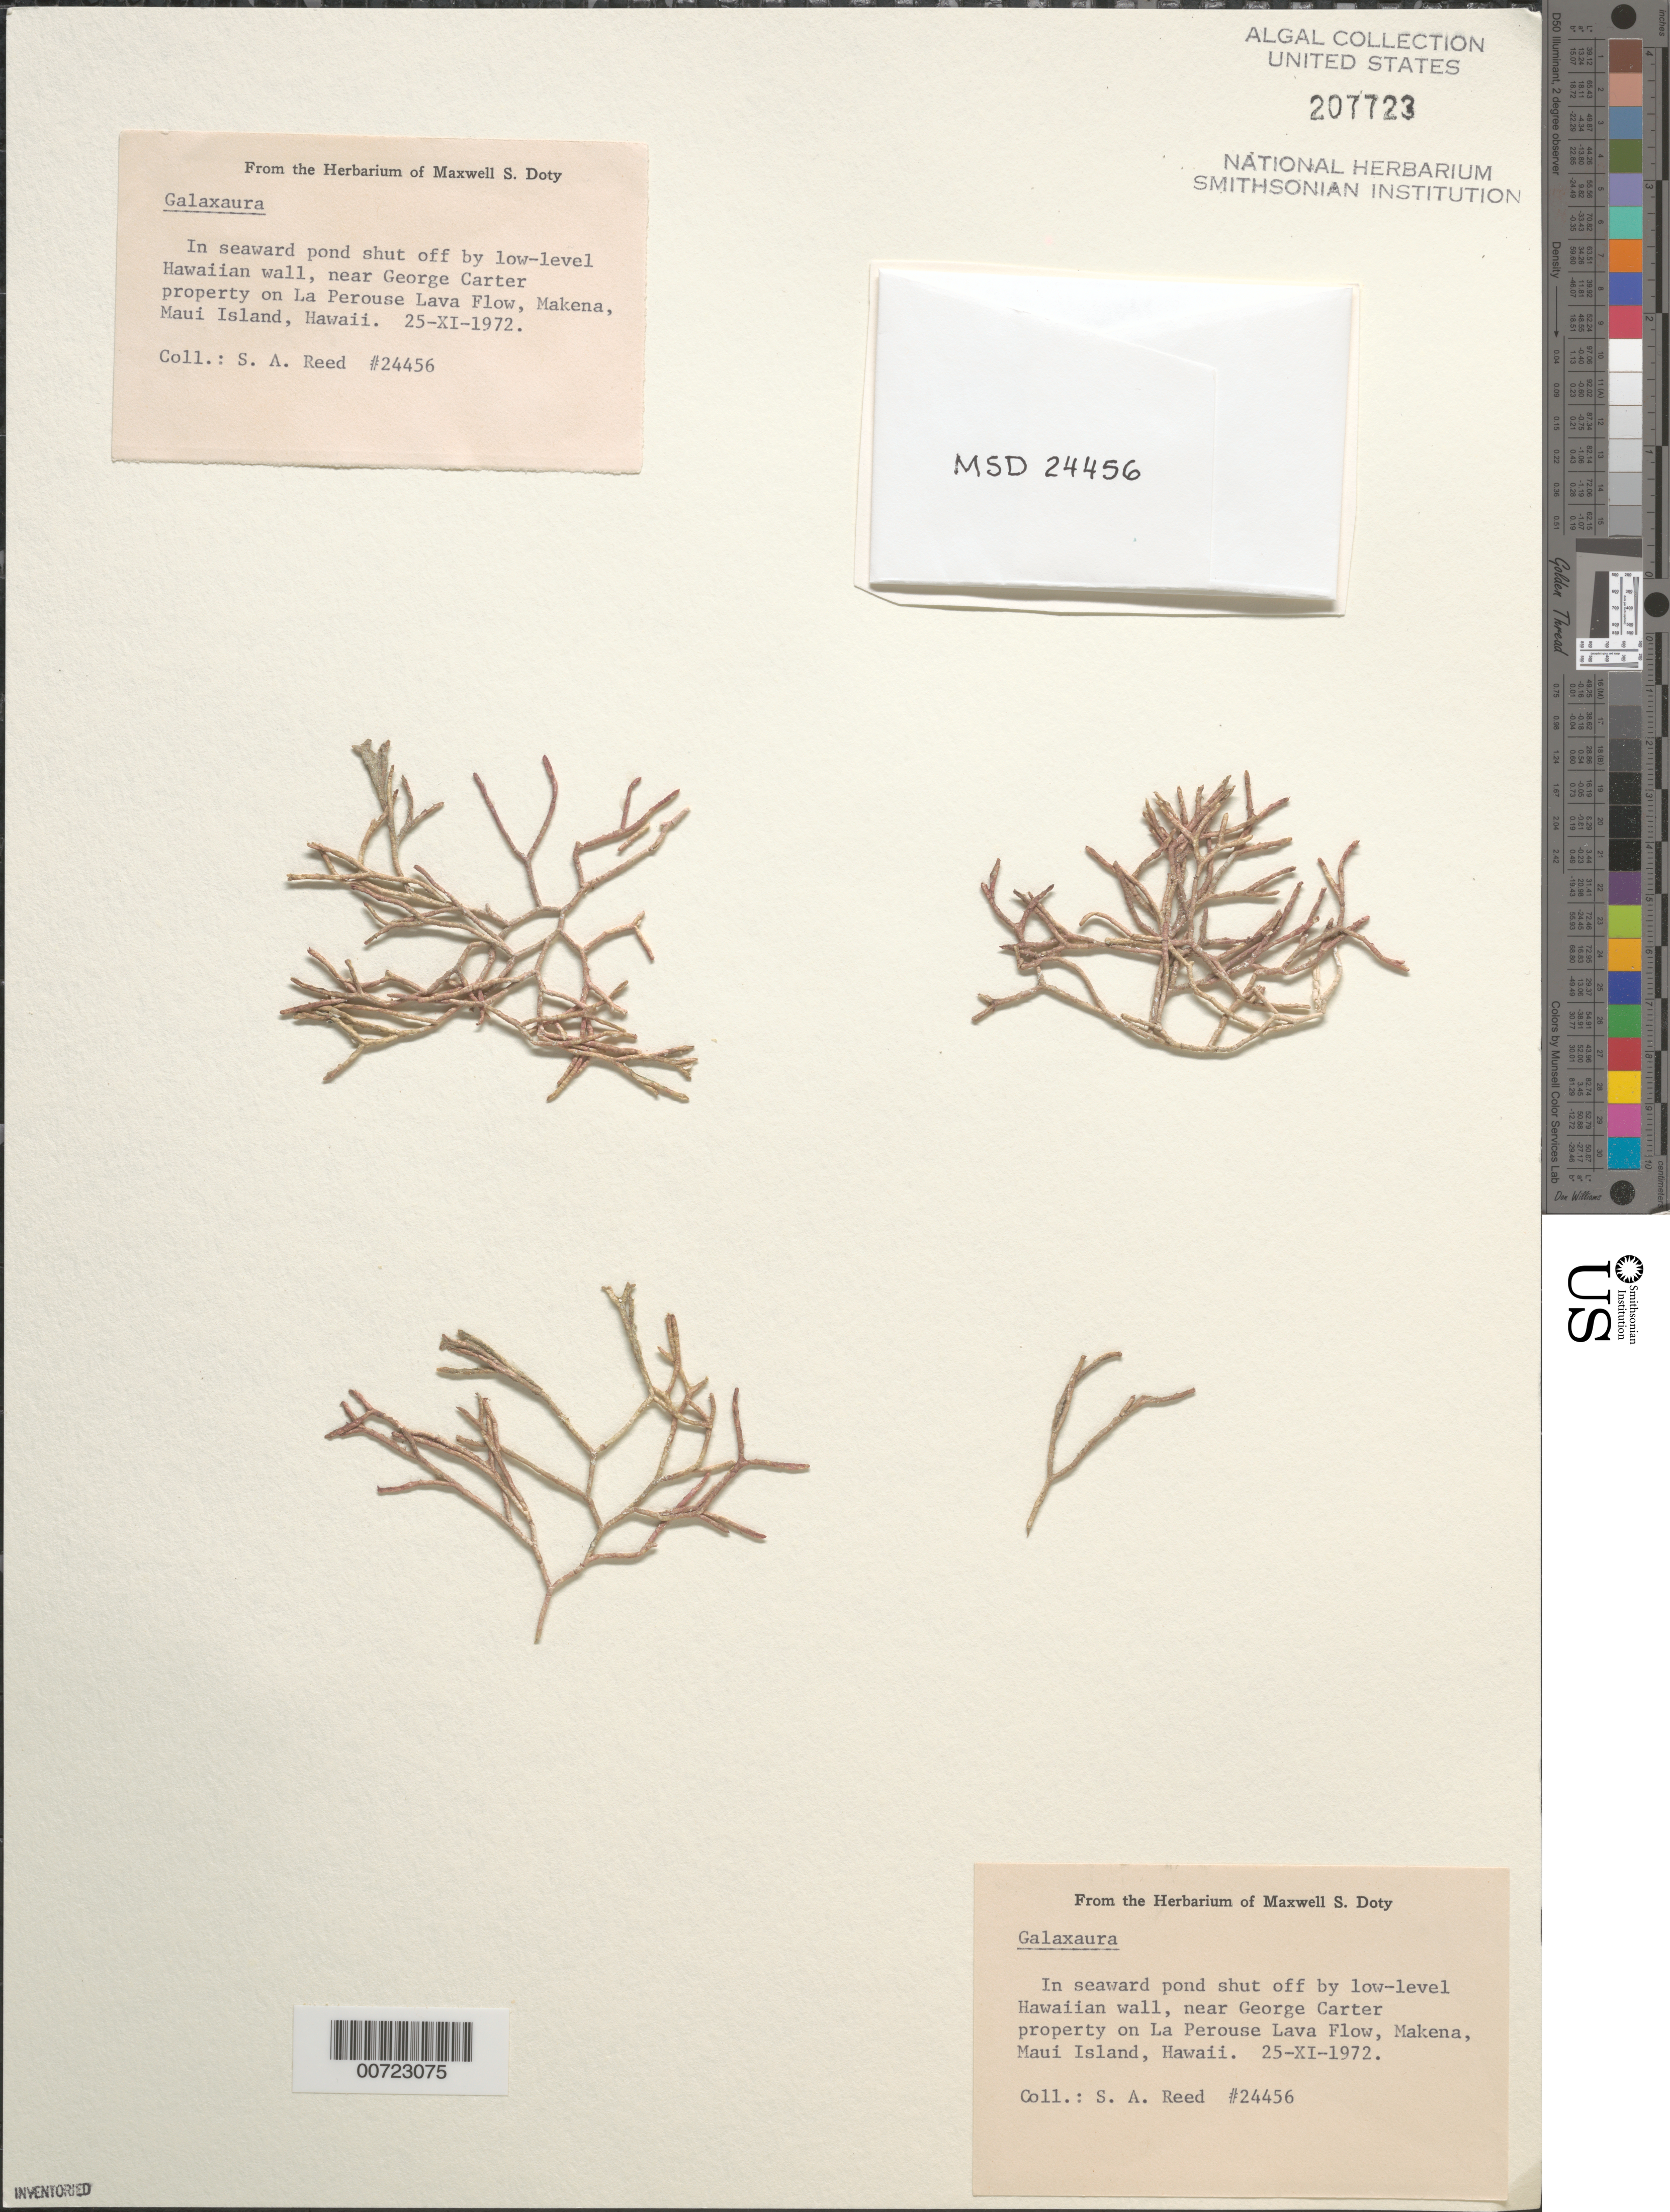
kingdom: Plantae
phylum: Rhodophyta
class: Florideophyceae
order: Nemaliales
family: Galaxauraceae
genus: Galaxaura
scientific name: Galaxaura sp.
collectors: S. Reed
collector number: MSD 24456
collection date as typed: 25 Nov 1972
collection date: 1972-11-25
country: United States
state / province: Hawaii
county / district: Maui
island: Maui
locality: La Perouse Lava Flow, Makena, seaward pond shut off by low-level Hawaiian wall, near George Carter property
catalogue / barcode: US 207723